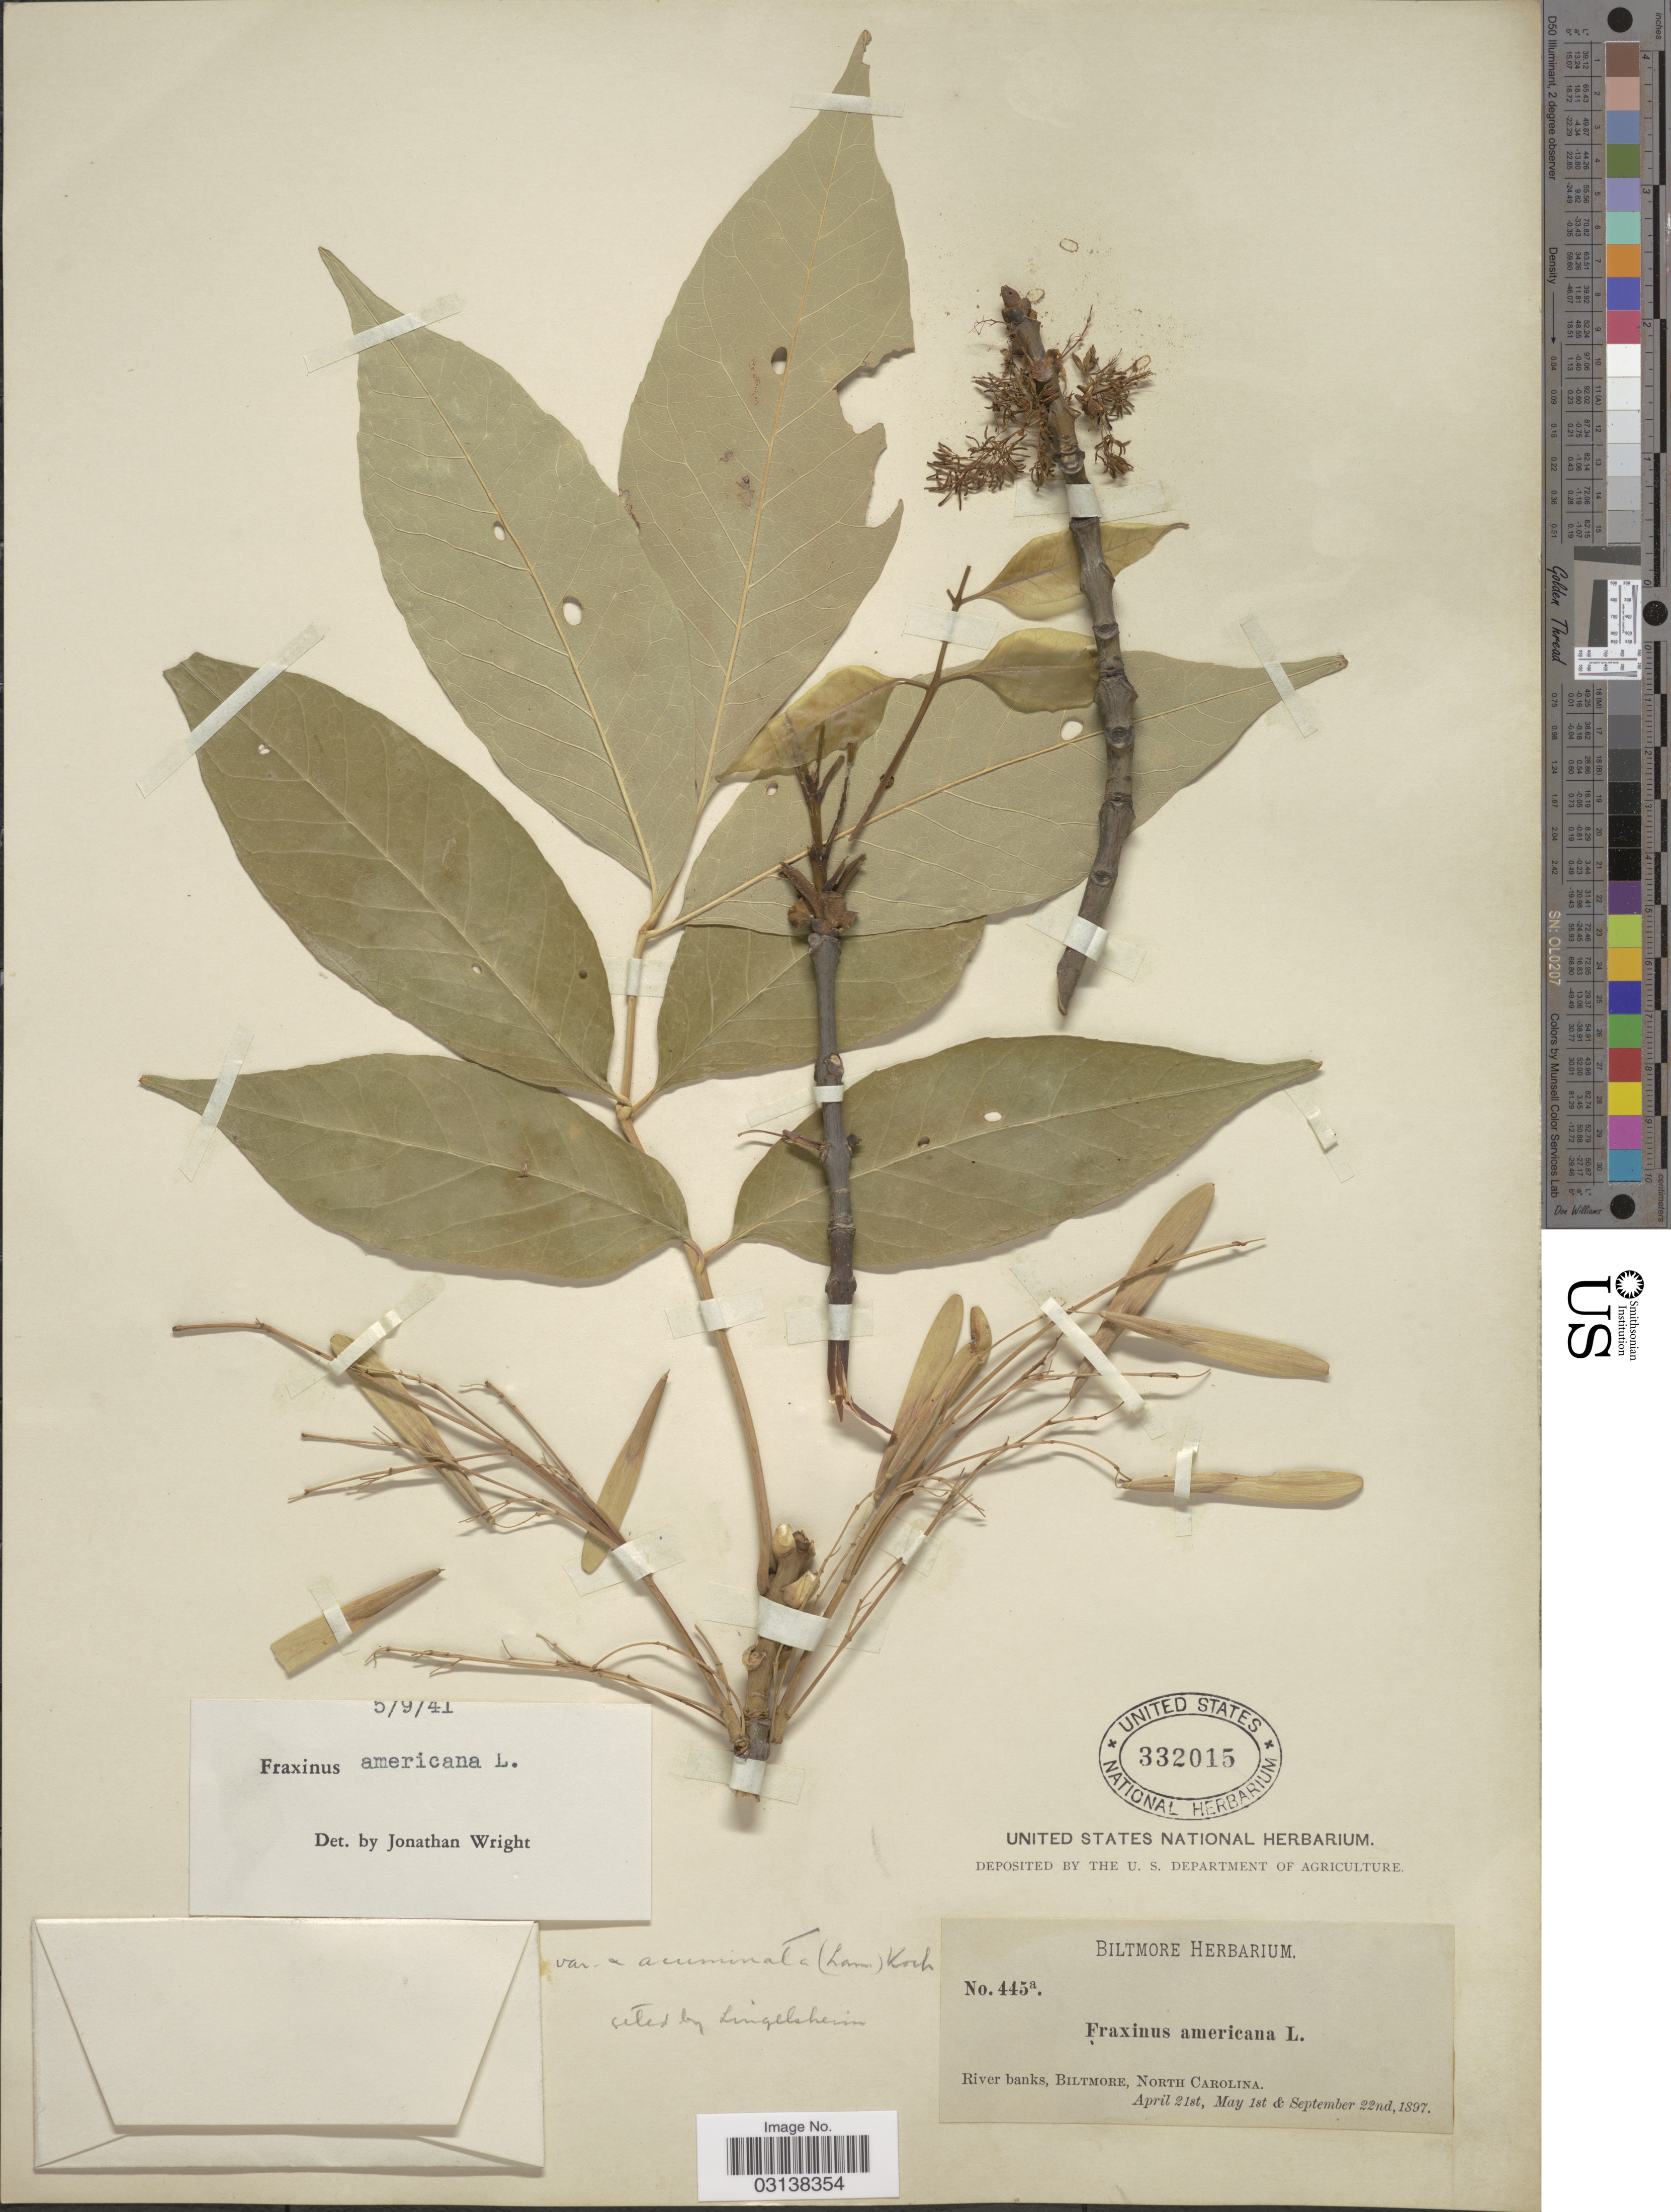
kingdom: Plantae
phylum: Tracheophyta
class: Magnoliopsida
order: Lamiales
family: Oleaceae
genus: Fraxinus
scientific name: Fraxinus americana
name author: L.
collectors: ex herb. Biltmore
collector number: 445a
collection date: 1897-04-21/1897-09-22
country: United States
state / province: North Carolina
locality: River banks, Biltmore.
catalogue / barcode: US 332015